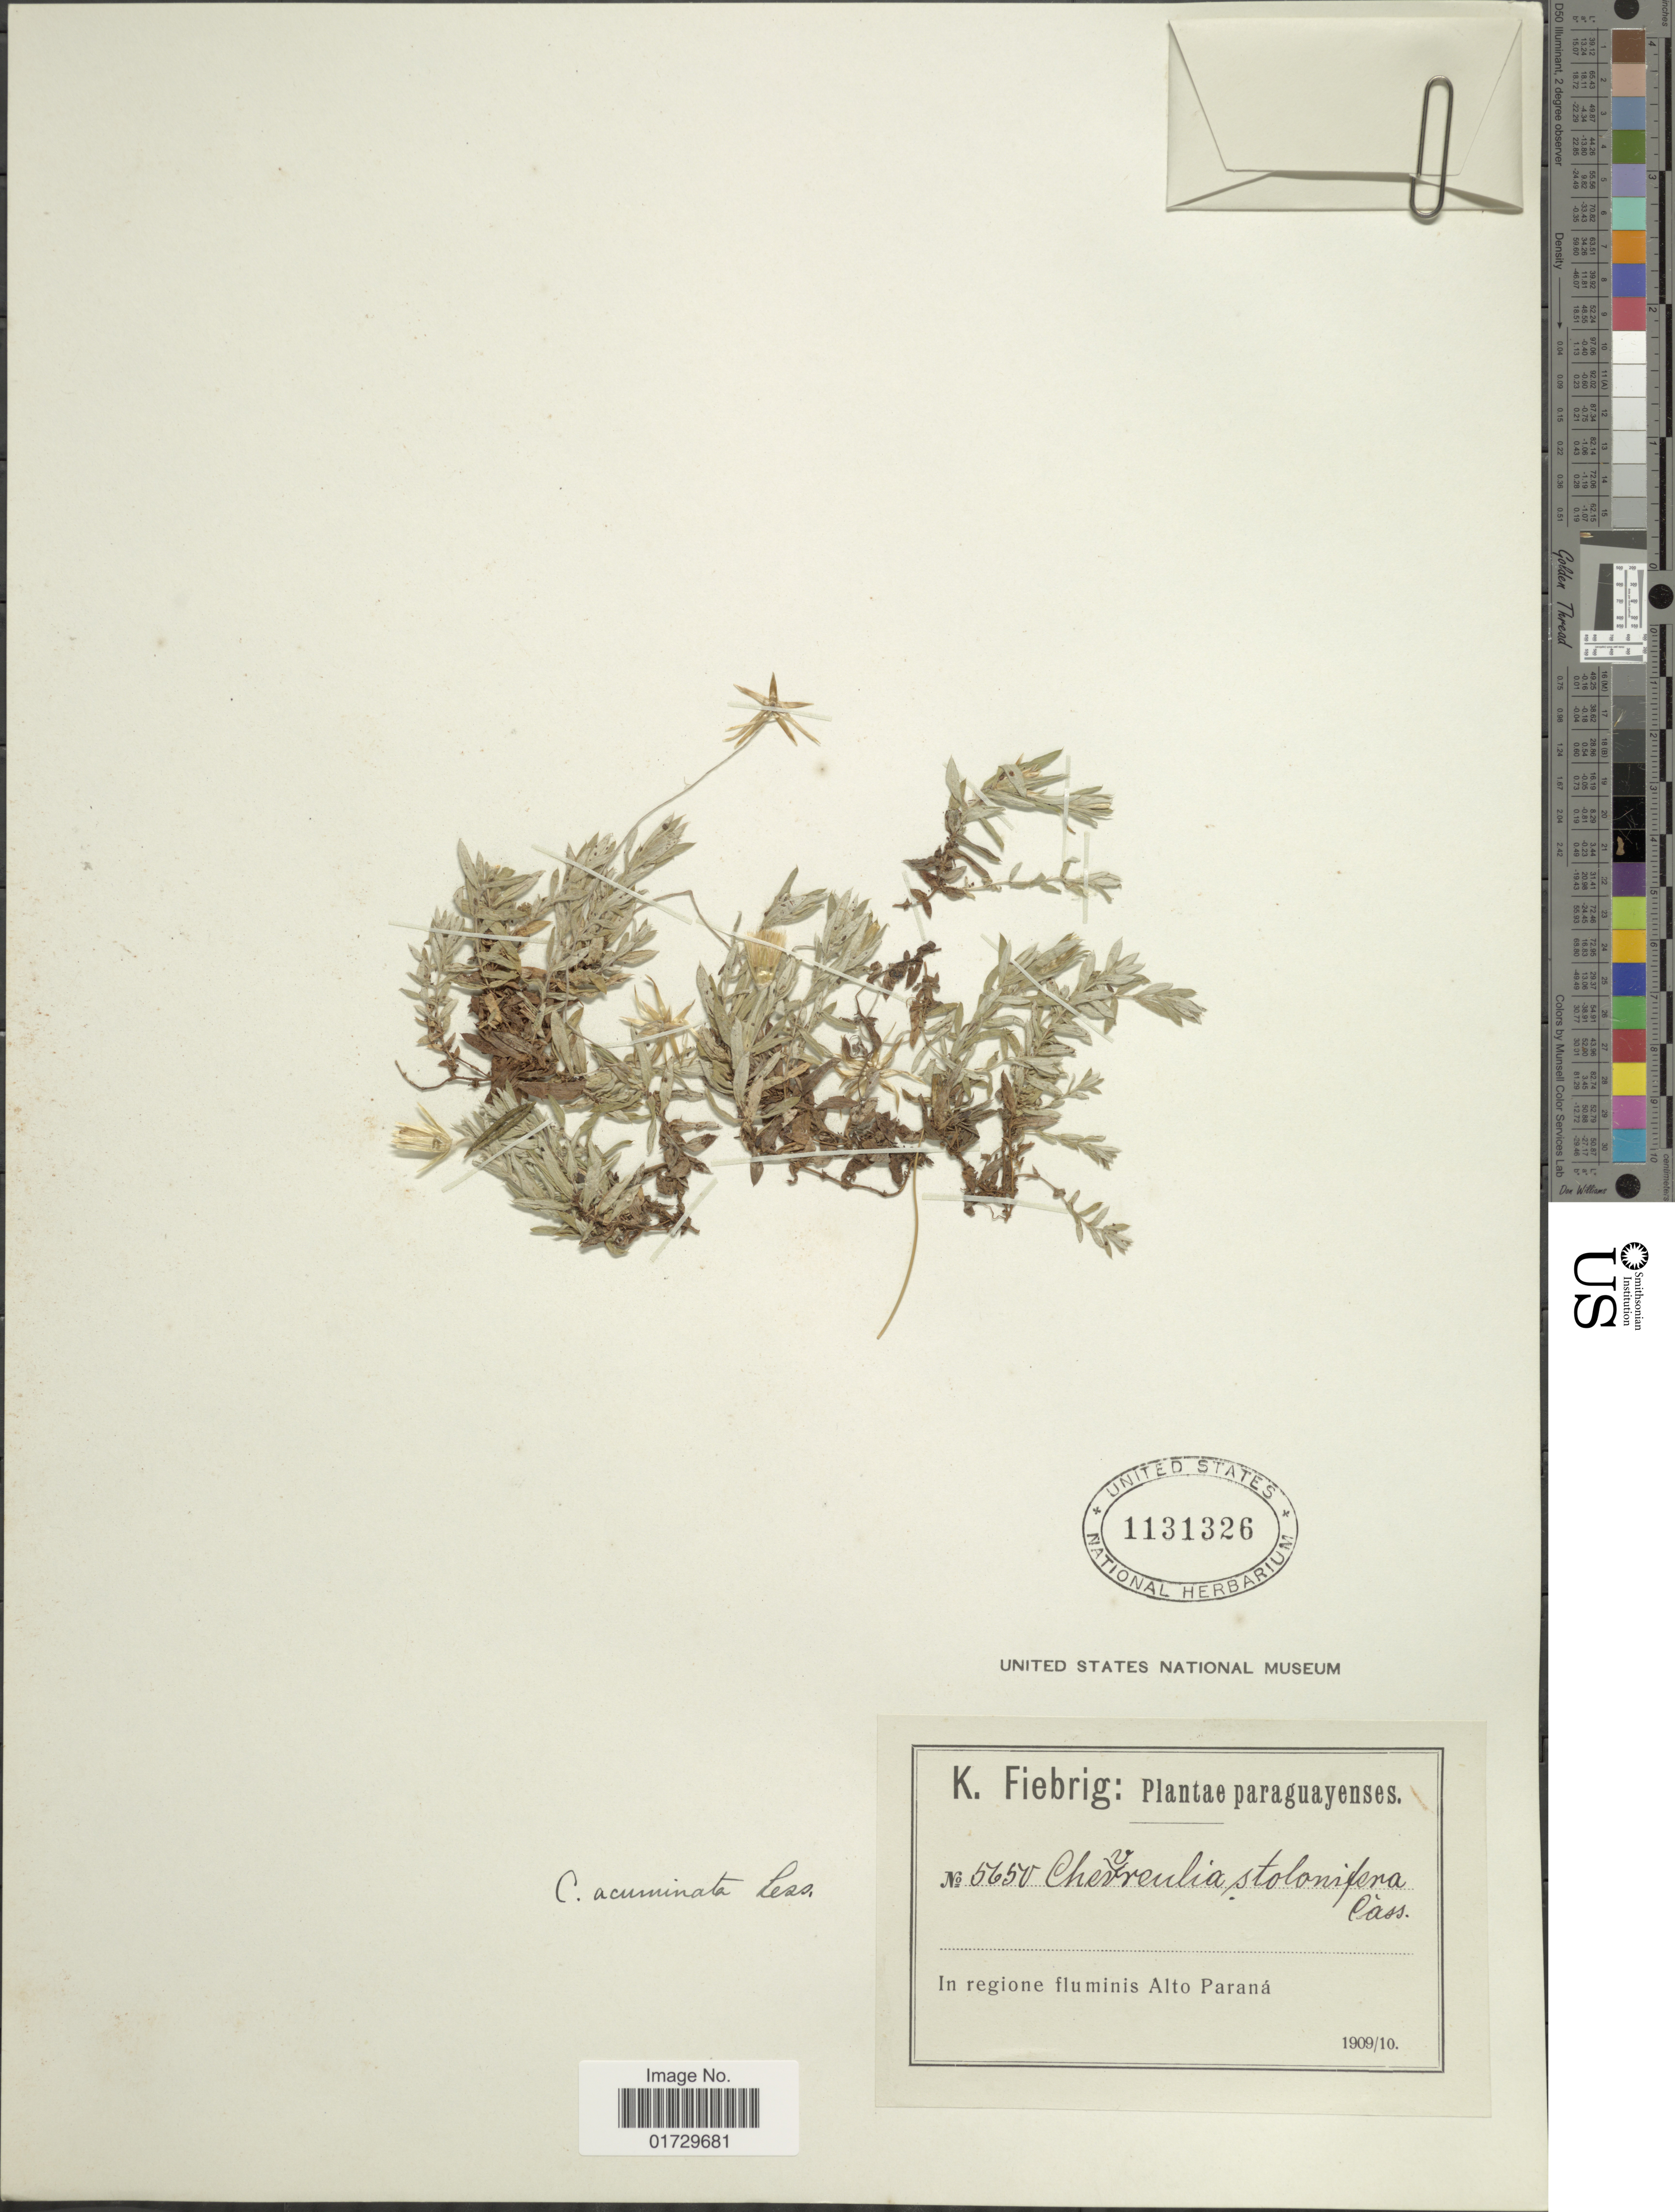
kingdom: Plantae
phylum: Tracheophyta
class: Magnoliopsida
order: Asterales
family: Asteraceae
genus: Chevreulia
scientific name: Chevreulia acuminata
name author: Less.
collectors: K. Fiebrig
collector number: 5650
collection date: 1909-10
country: Paraguay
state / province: Alto Parana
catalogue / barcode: US 1131326